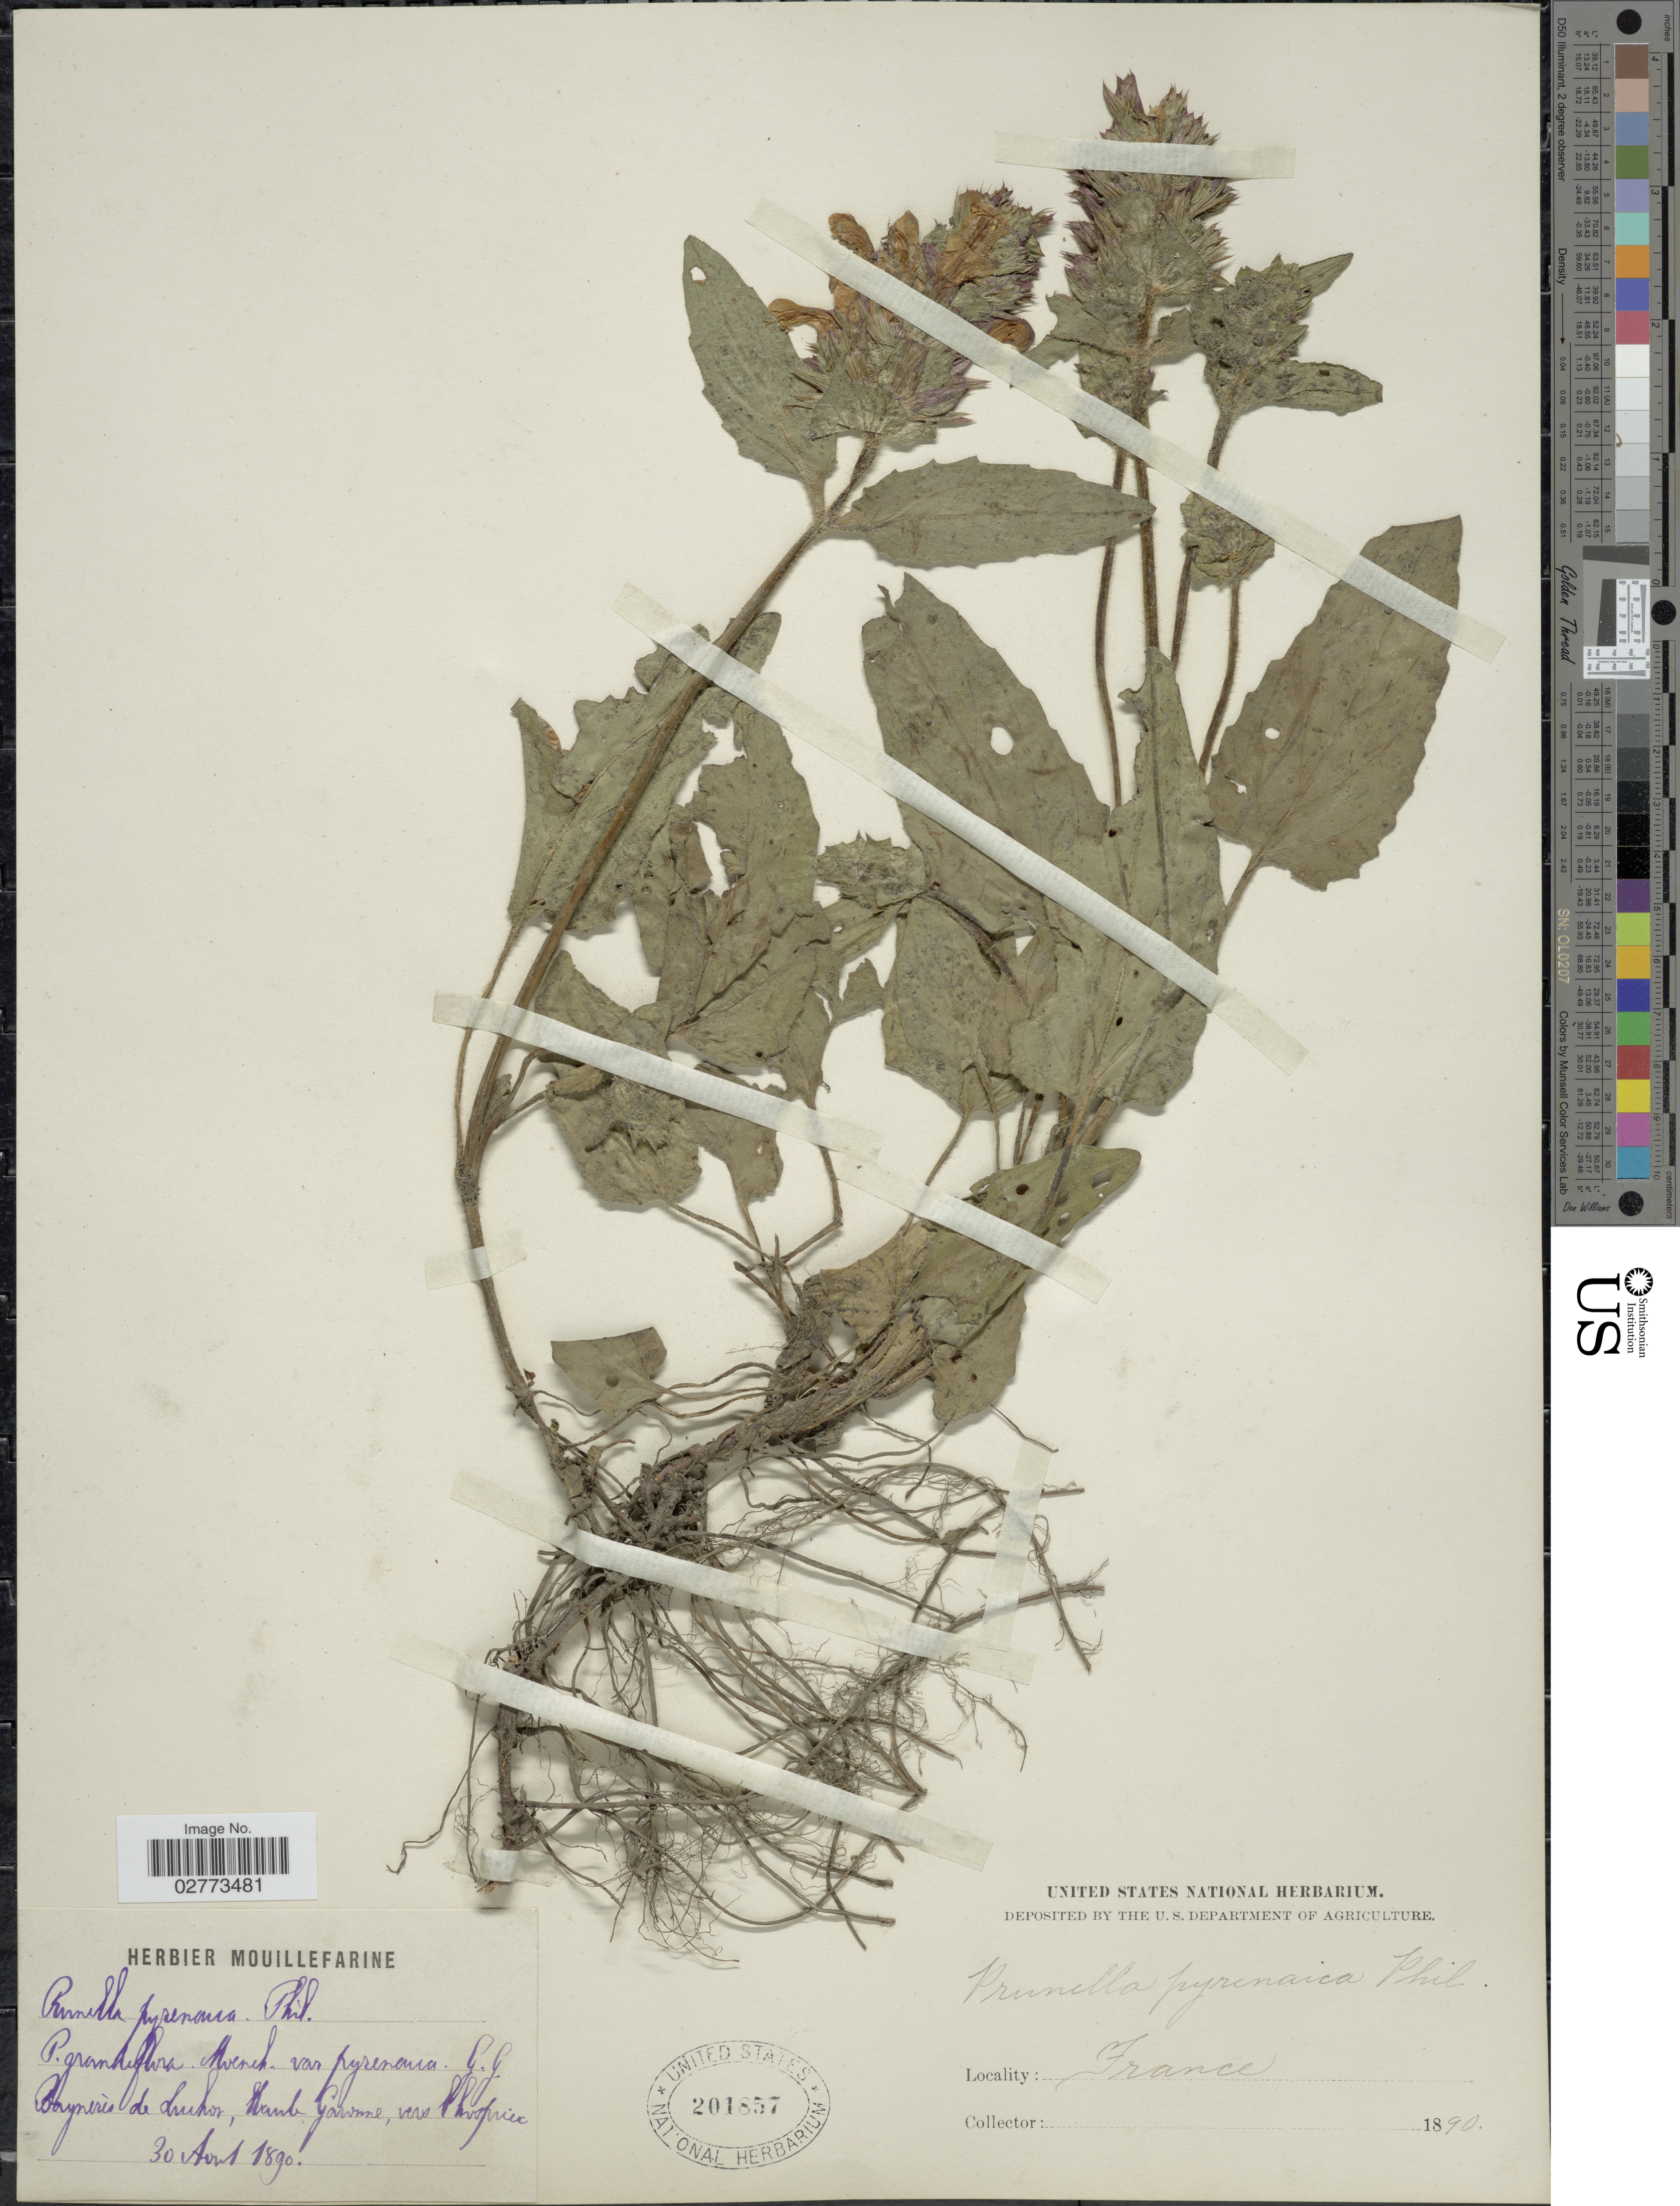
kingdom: Plantae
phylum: Tracheophyta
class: Magnoliopsida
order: Lamiales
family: Lamiaceae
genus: Prunella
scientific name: Prunella pyrenaica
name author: (Gren. & Godr.) Philippe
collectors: ex herb. Mouillefarine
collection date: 1890-08-30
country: France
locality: Bagneres de Luchon, Haute Garonne vers Chopriex.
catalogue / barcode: US 201857